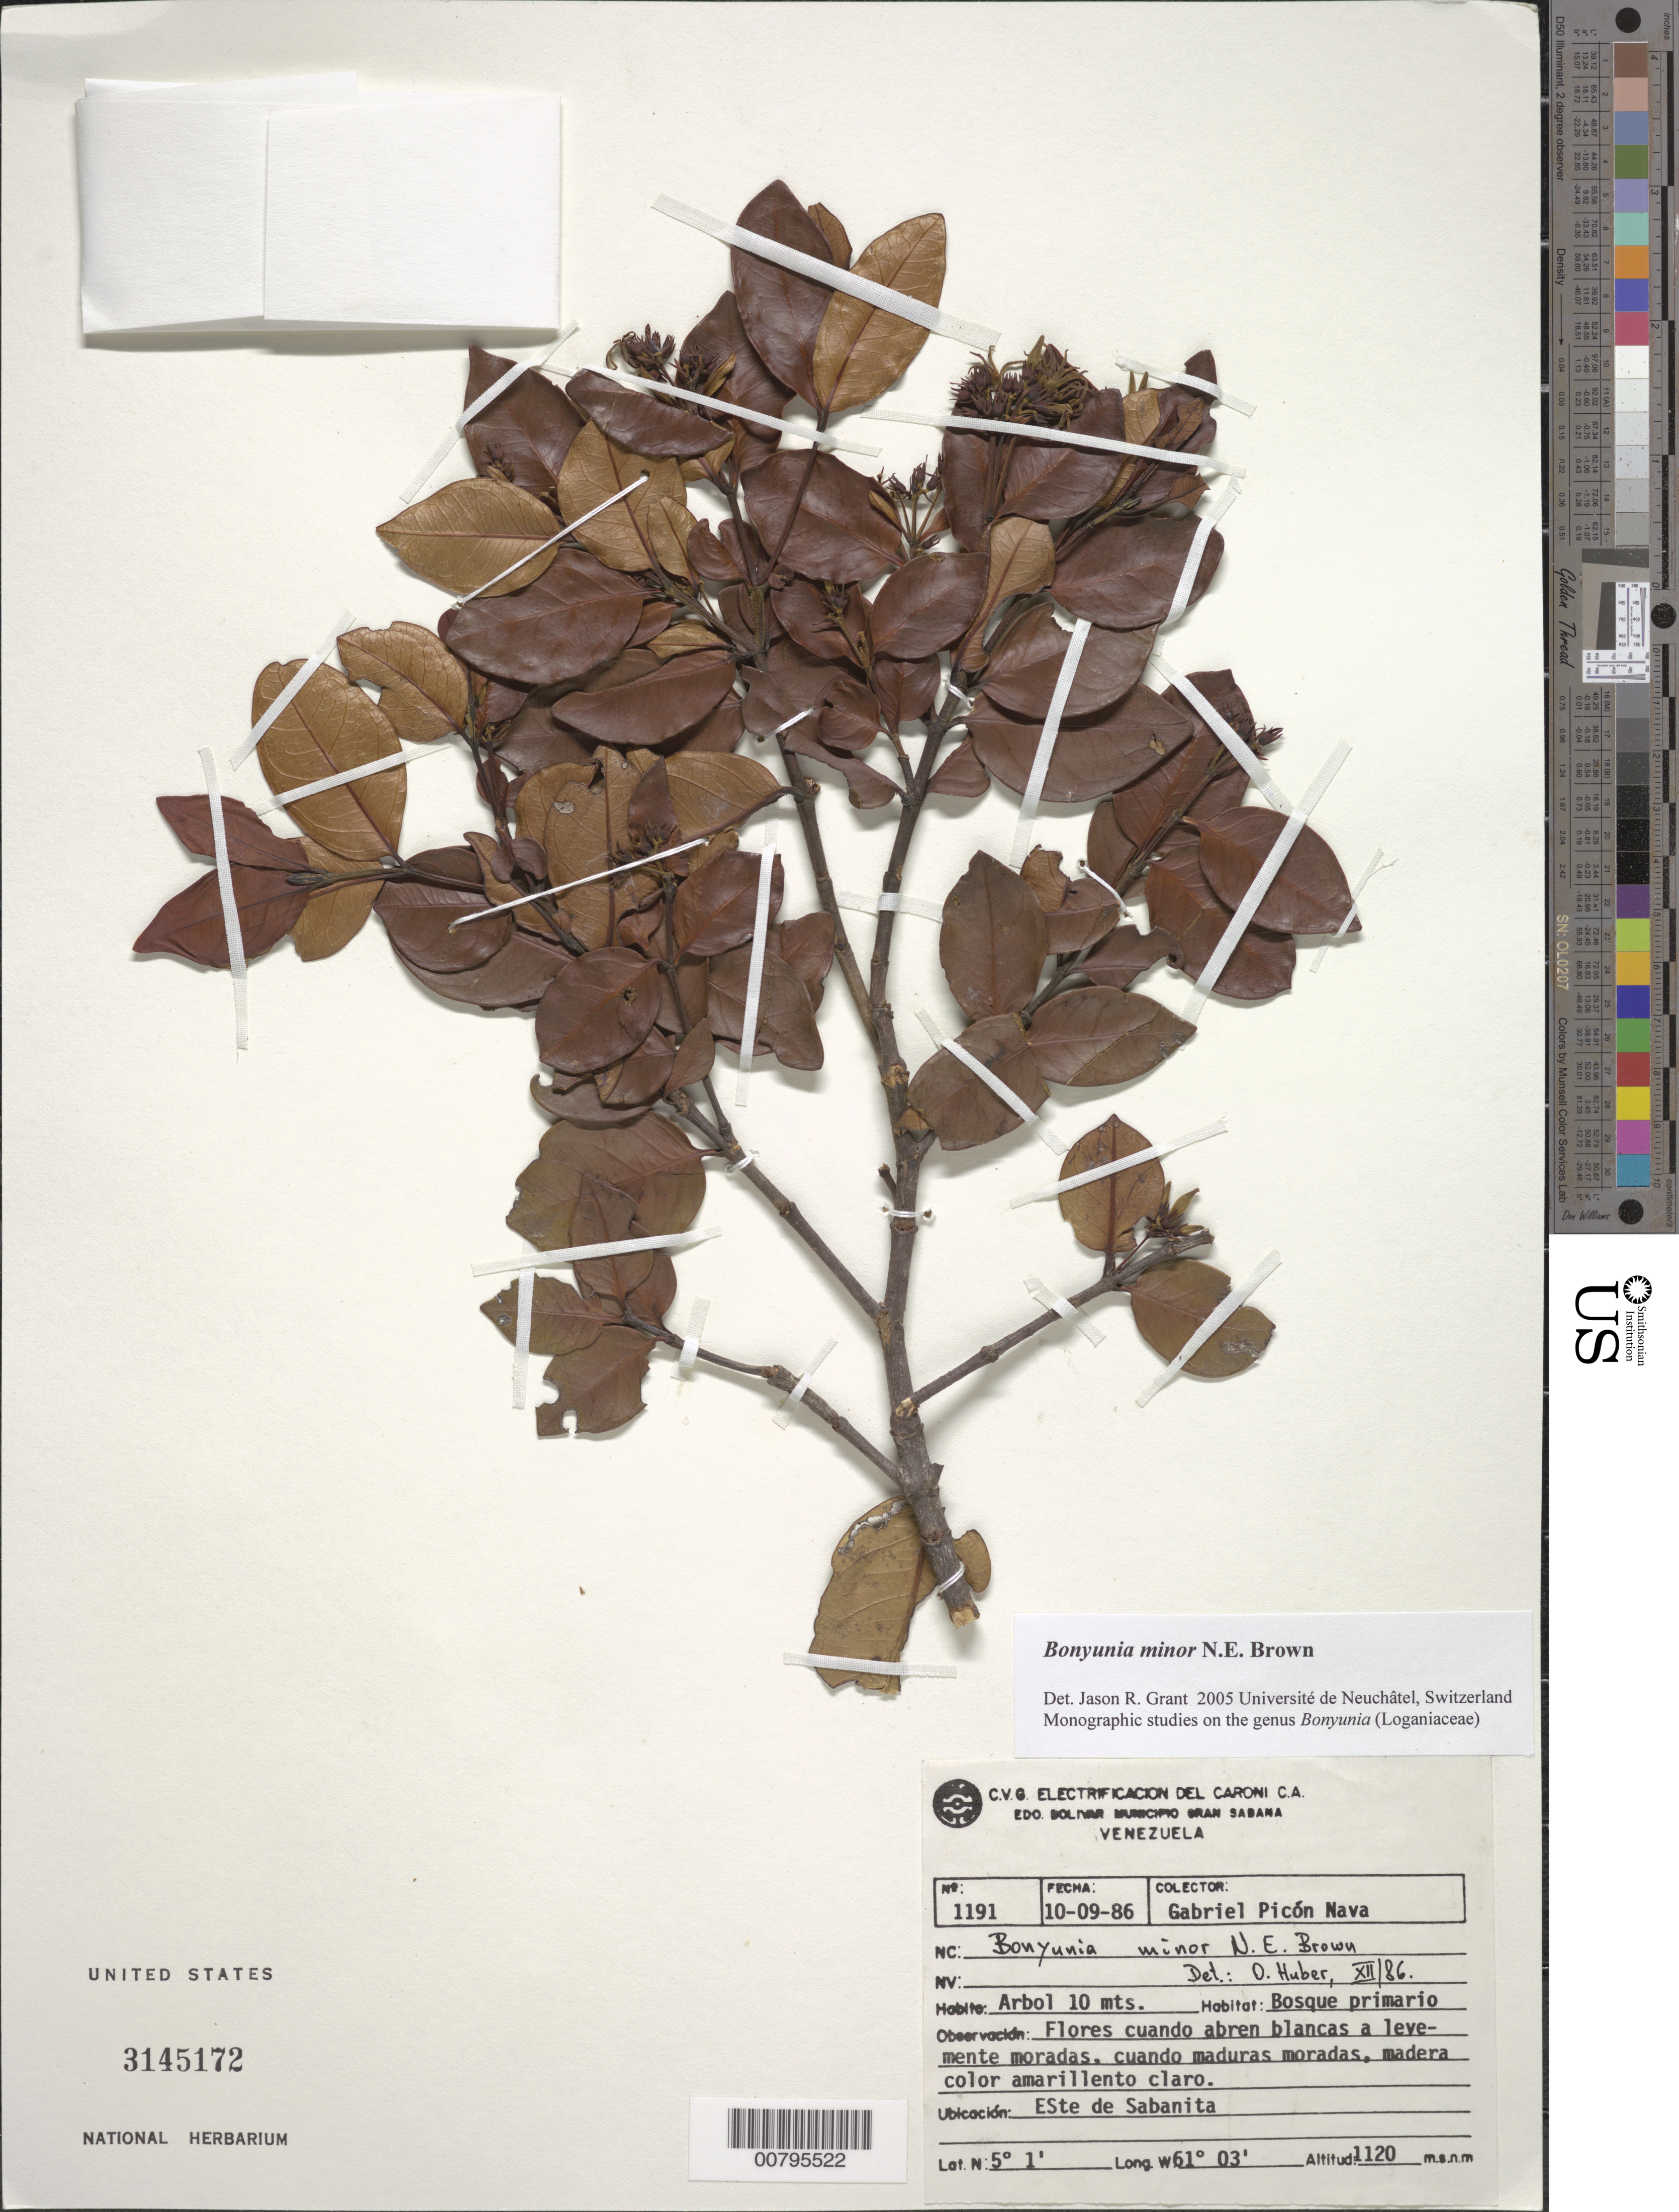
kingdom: Plantae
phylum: Tracheophyta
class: Magnoliopsida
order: Gentianales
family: Loganiaceae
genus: Bonyunia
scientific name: Bonyunia minor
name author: N.E. Br.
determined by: Huber, Otto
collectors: G. Picón Navas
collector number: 1191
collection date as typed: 10-Sep-86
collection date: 1986-09-10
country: Venezuela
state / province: Bolívar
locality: Gran Sabana, Este de Sabanita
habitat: Bosque primario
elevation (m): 1120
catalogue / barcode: US 3145172